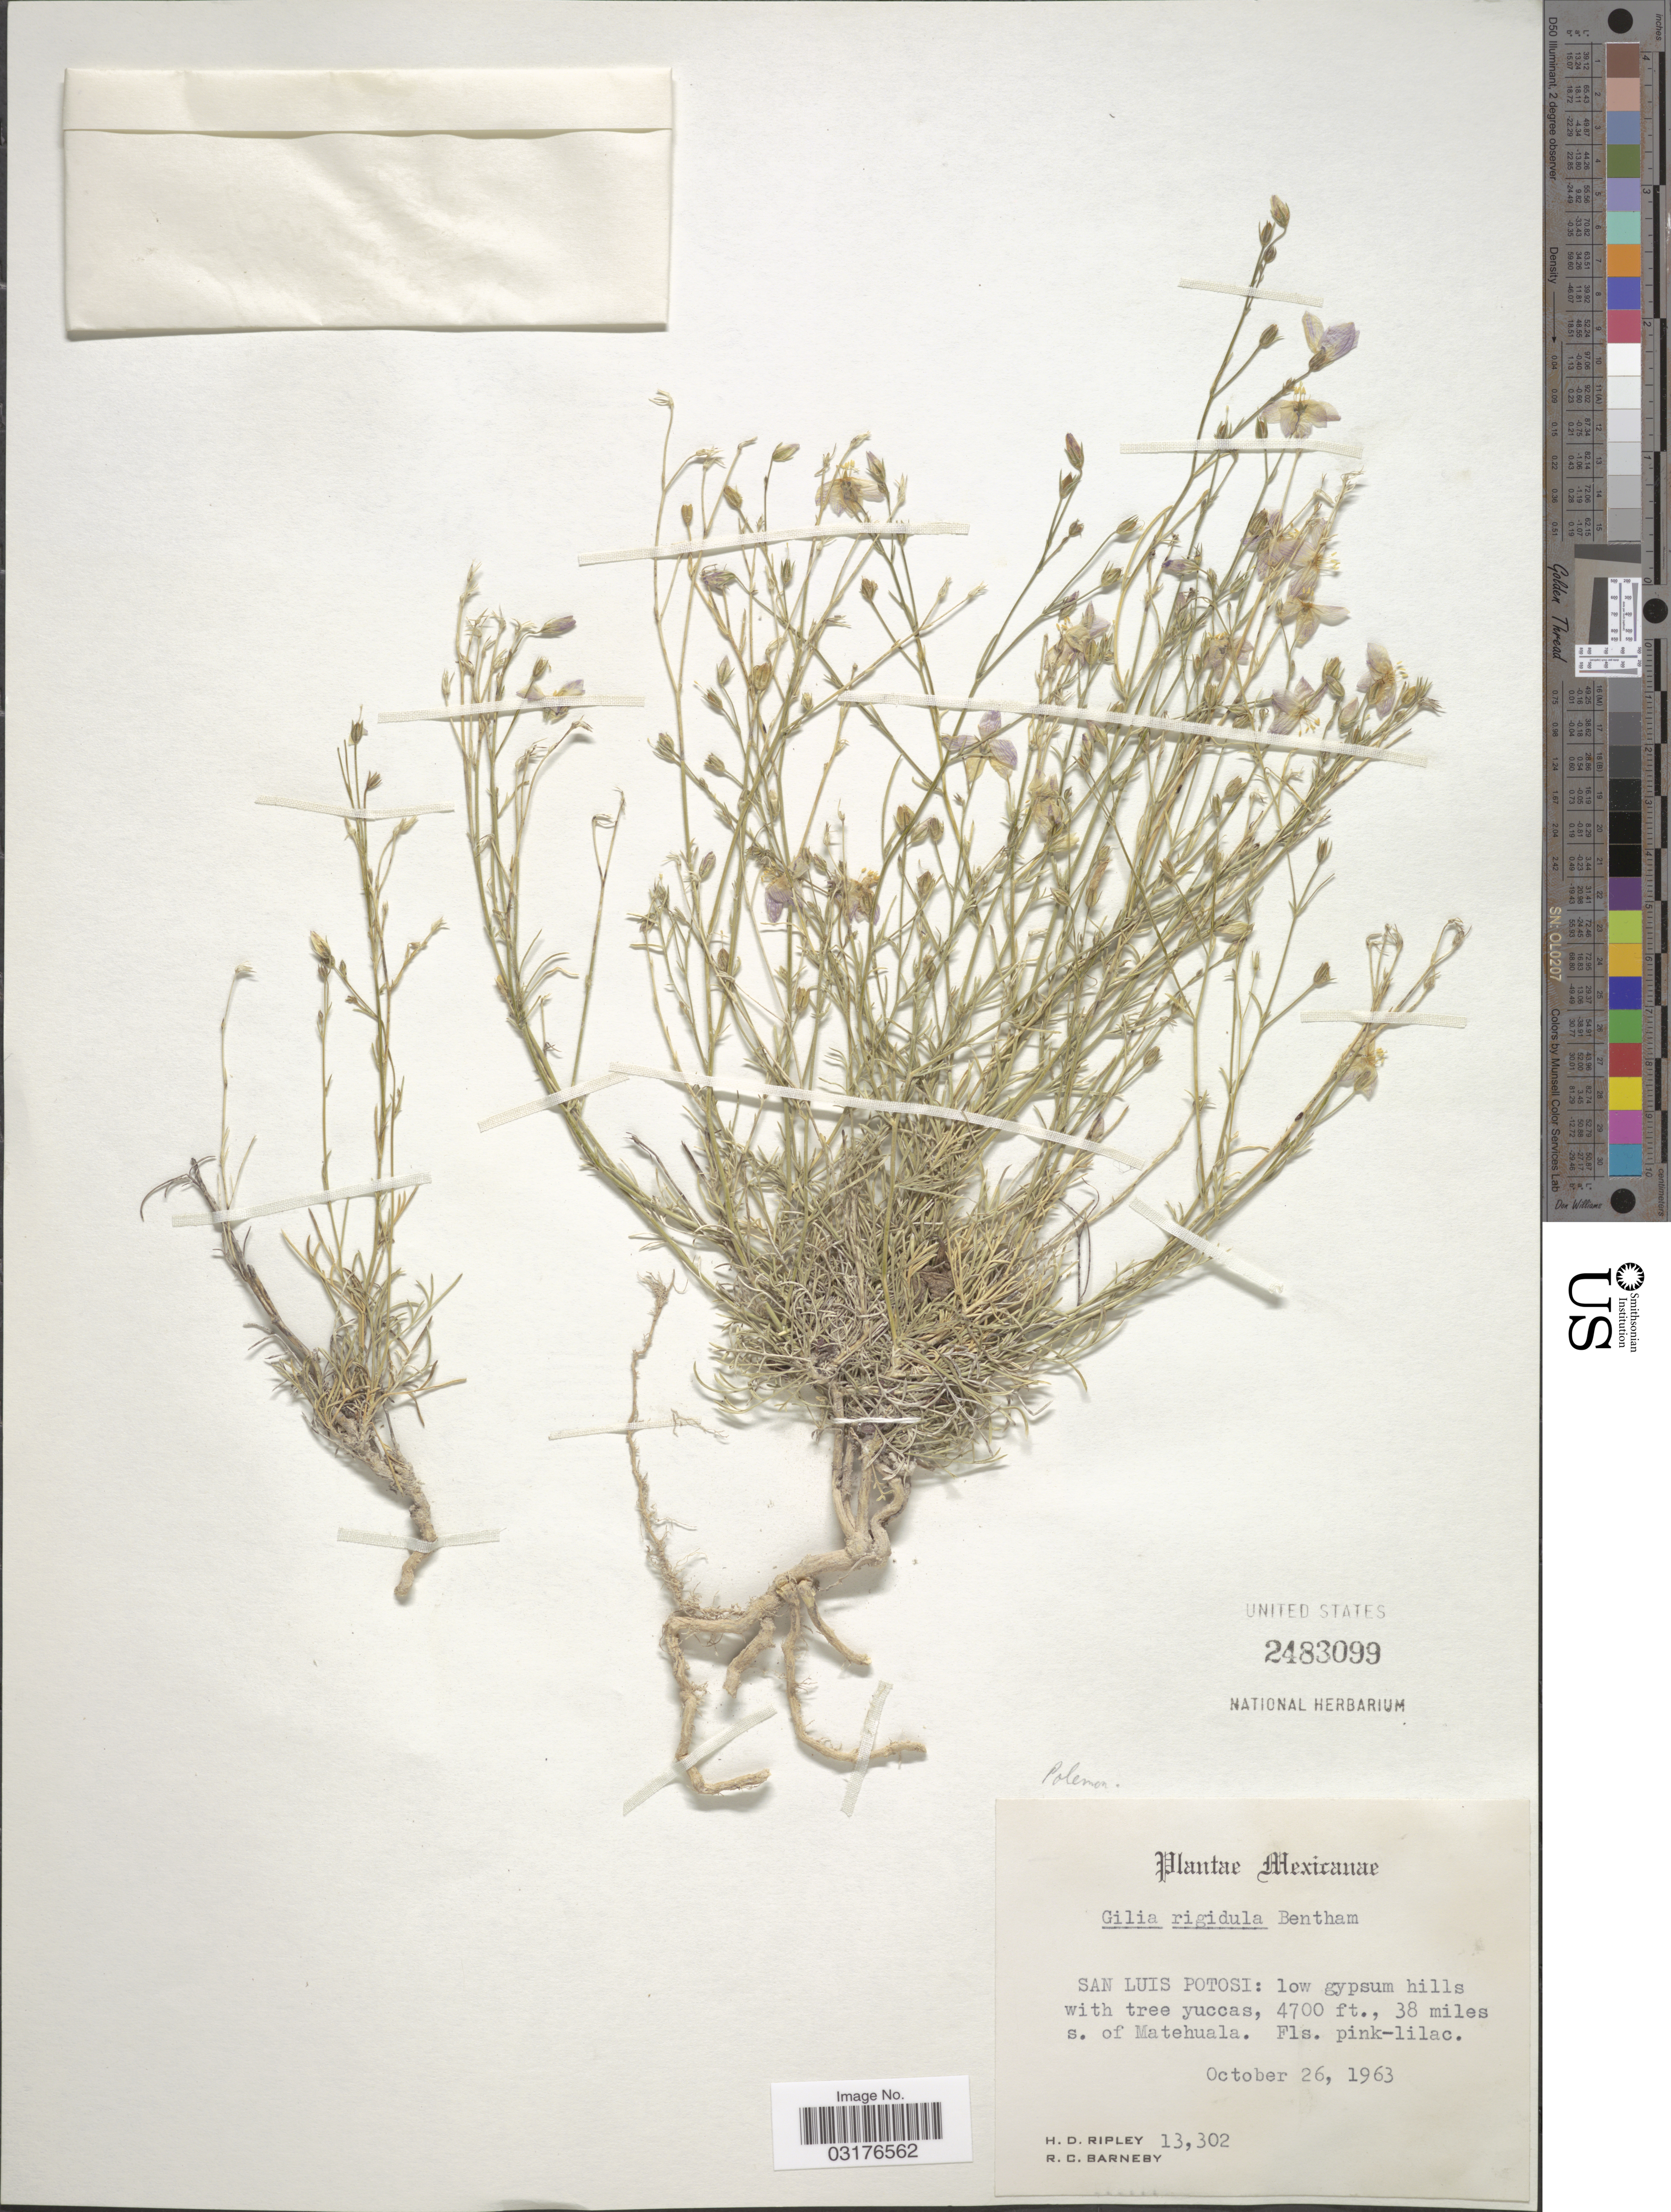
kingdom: Plantae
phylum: Tracheophyta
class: Magnoliopsida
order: Ericales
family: Polemoniaceae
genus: Giliastrum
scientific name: Giliastrum sp.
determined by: Strong, Mark T., (BOT), Smithsonian Institution - National Museum of Natural History (UNITED STATES)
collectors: H. Ripley & R. C. Barneby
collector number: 13302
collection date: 1963-10-26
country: Mexico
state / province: San Luis Potosí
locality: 38 miles s. of Matehuala.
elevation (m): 1433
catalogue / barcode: US 2483099